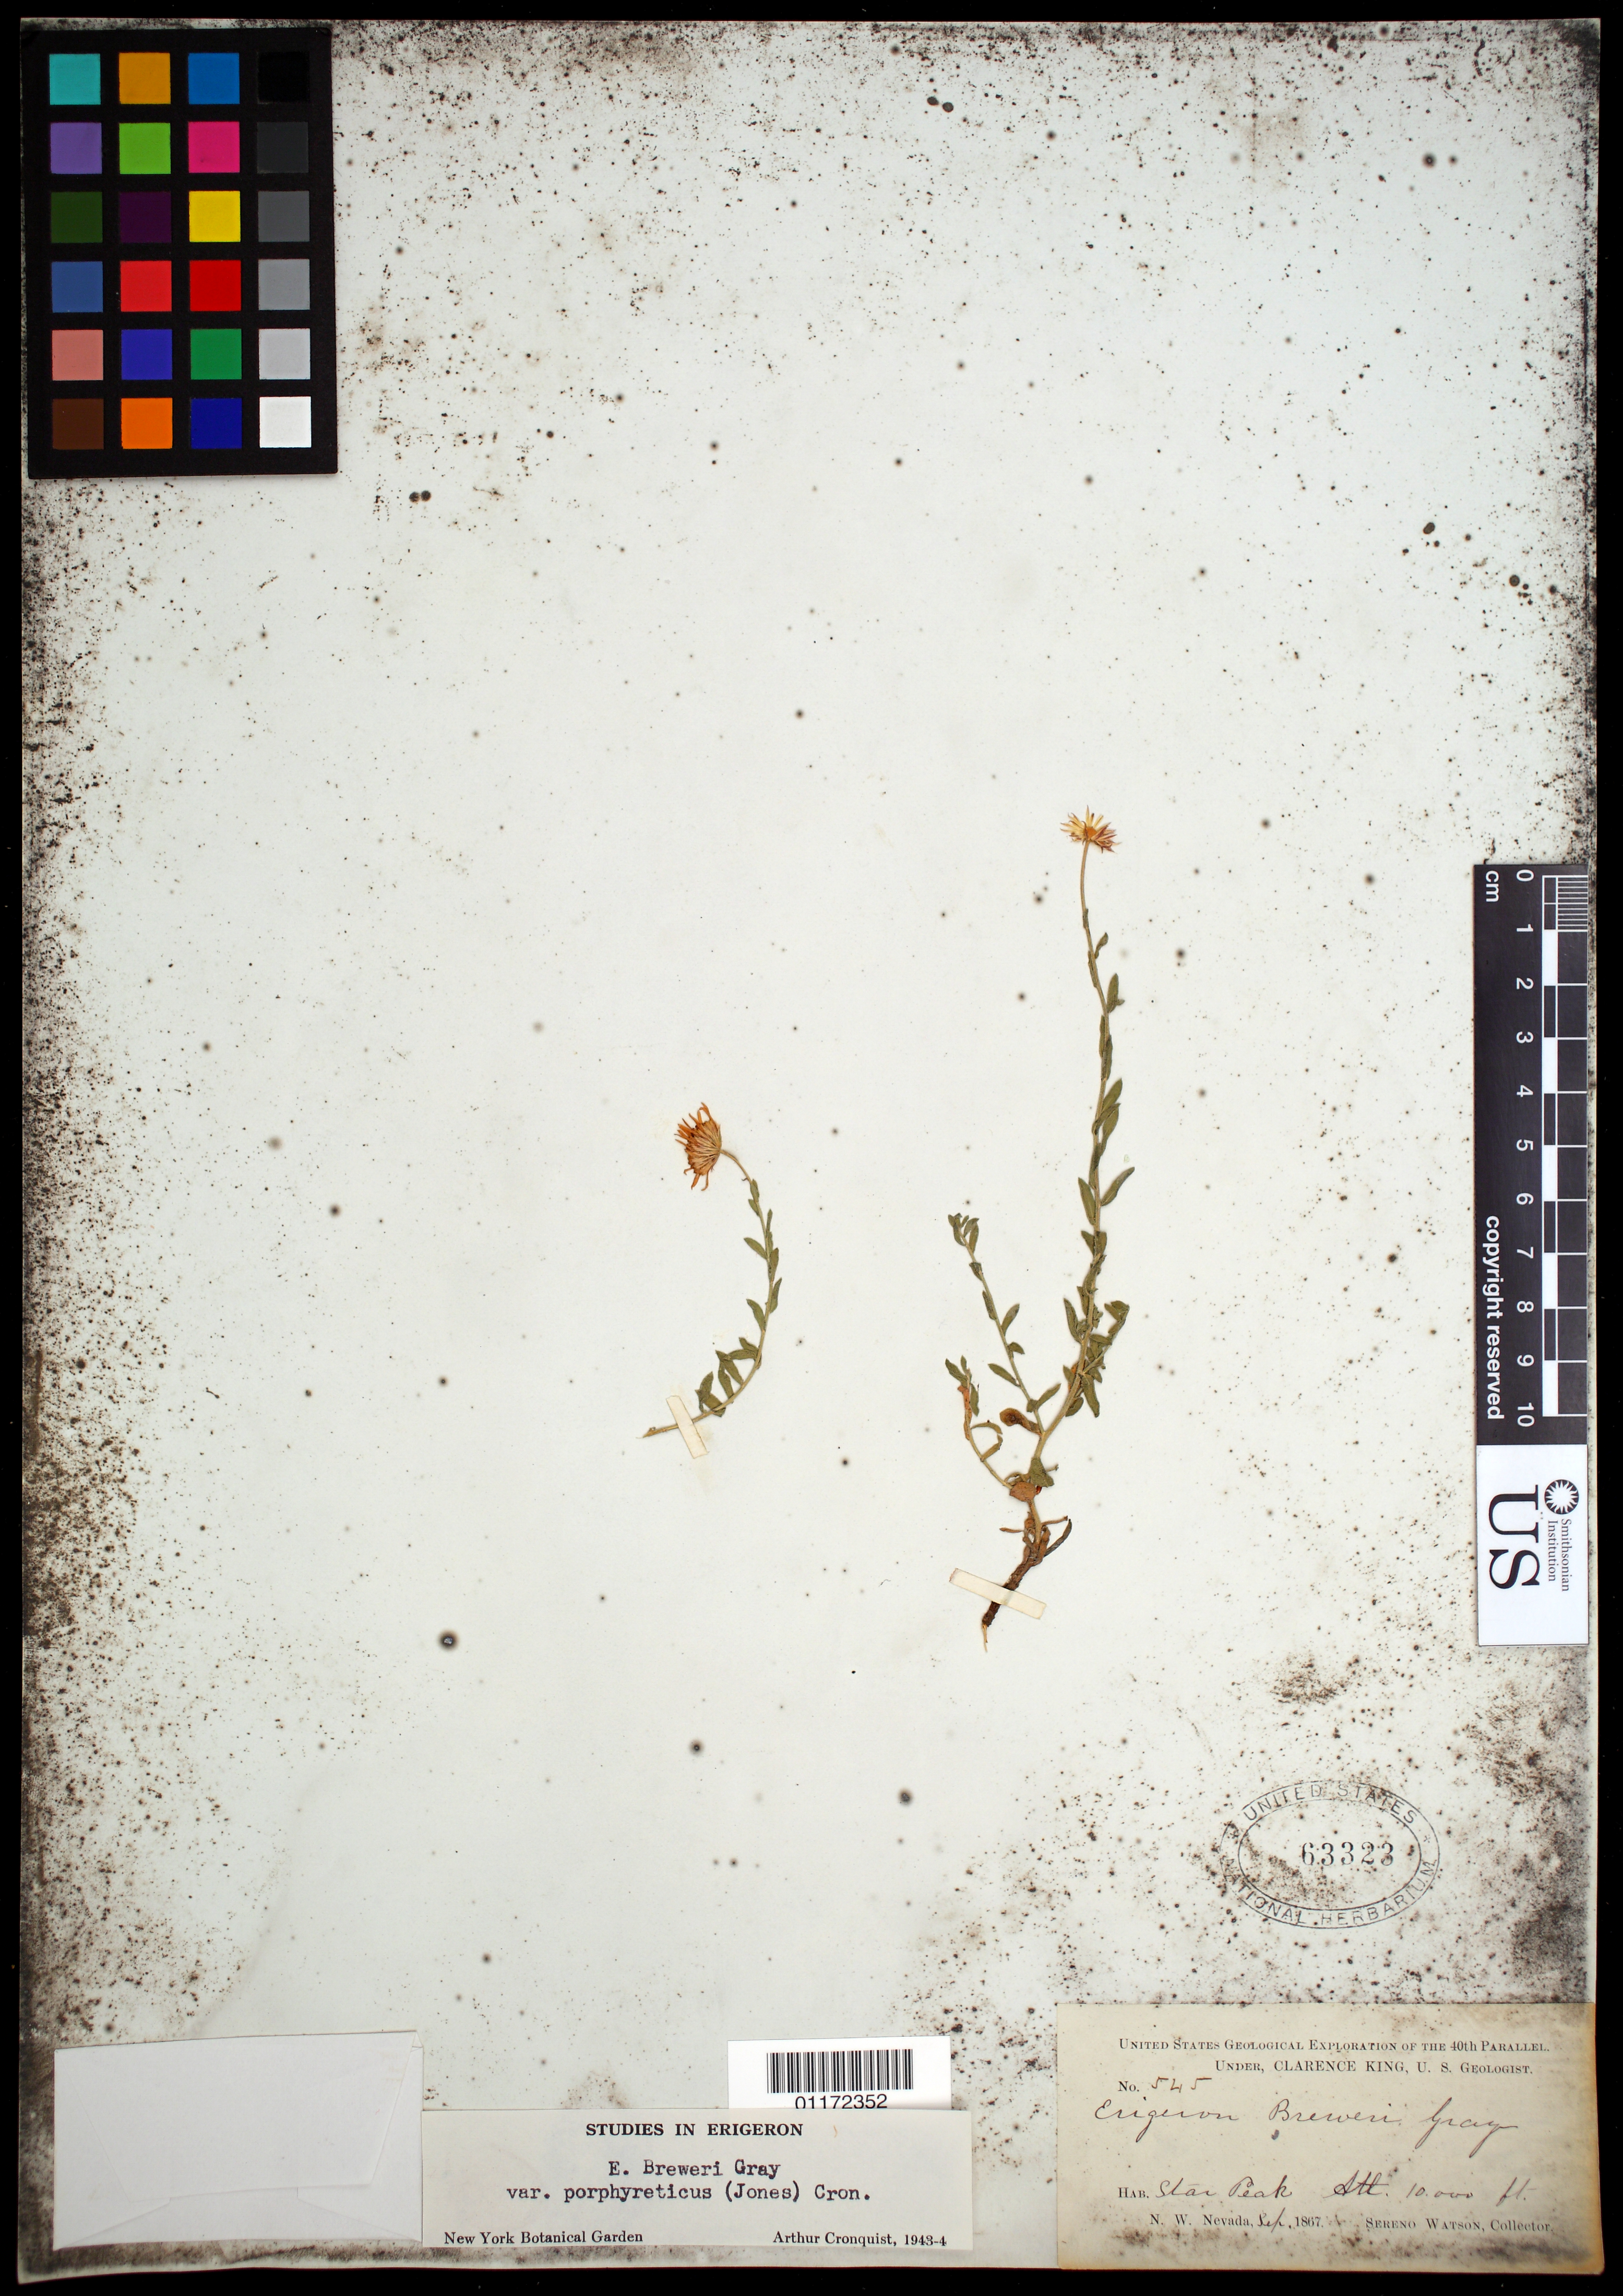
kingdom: Plantae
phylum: Tracheophyta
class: Magnoliopsida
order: Asterales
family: Asteraceae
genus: Erigeron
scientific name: Erigeron breweri var. porphyreticus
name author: (M.E. Jones) Cronq.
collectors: S. Watson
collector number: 545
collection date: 1867-09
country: United States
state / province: Nevada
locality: Star Peak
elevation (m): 3048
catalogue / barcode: US 63323